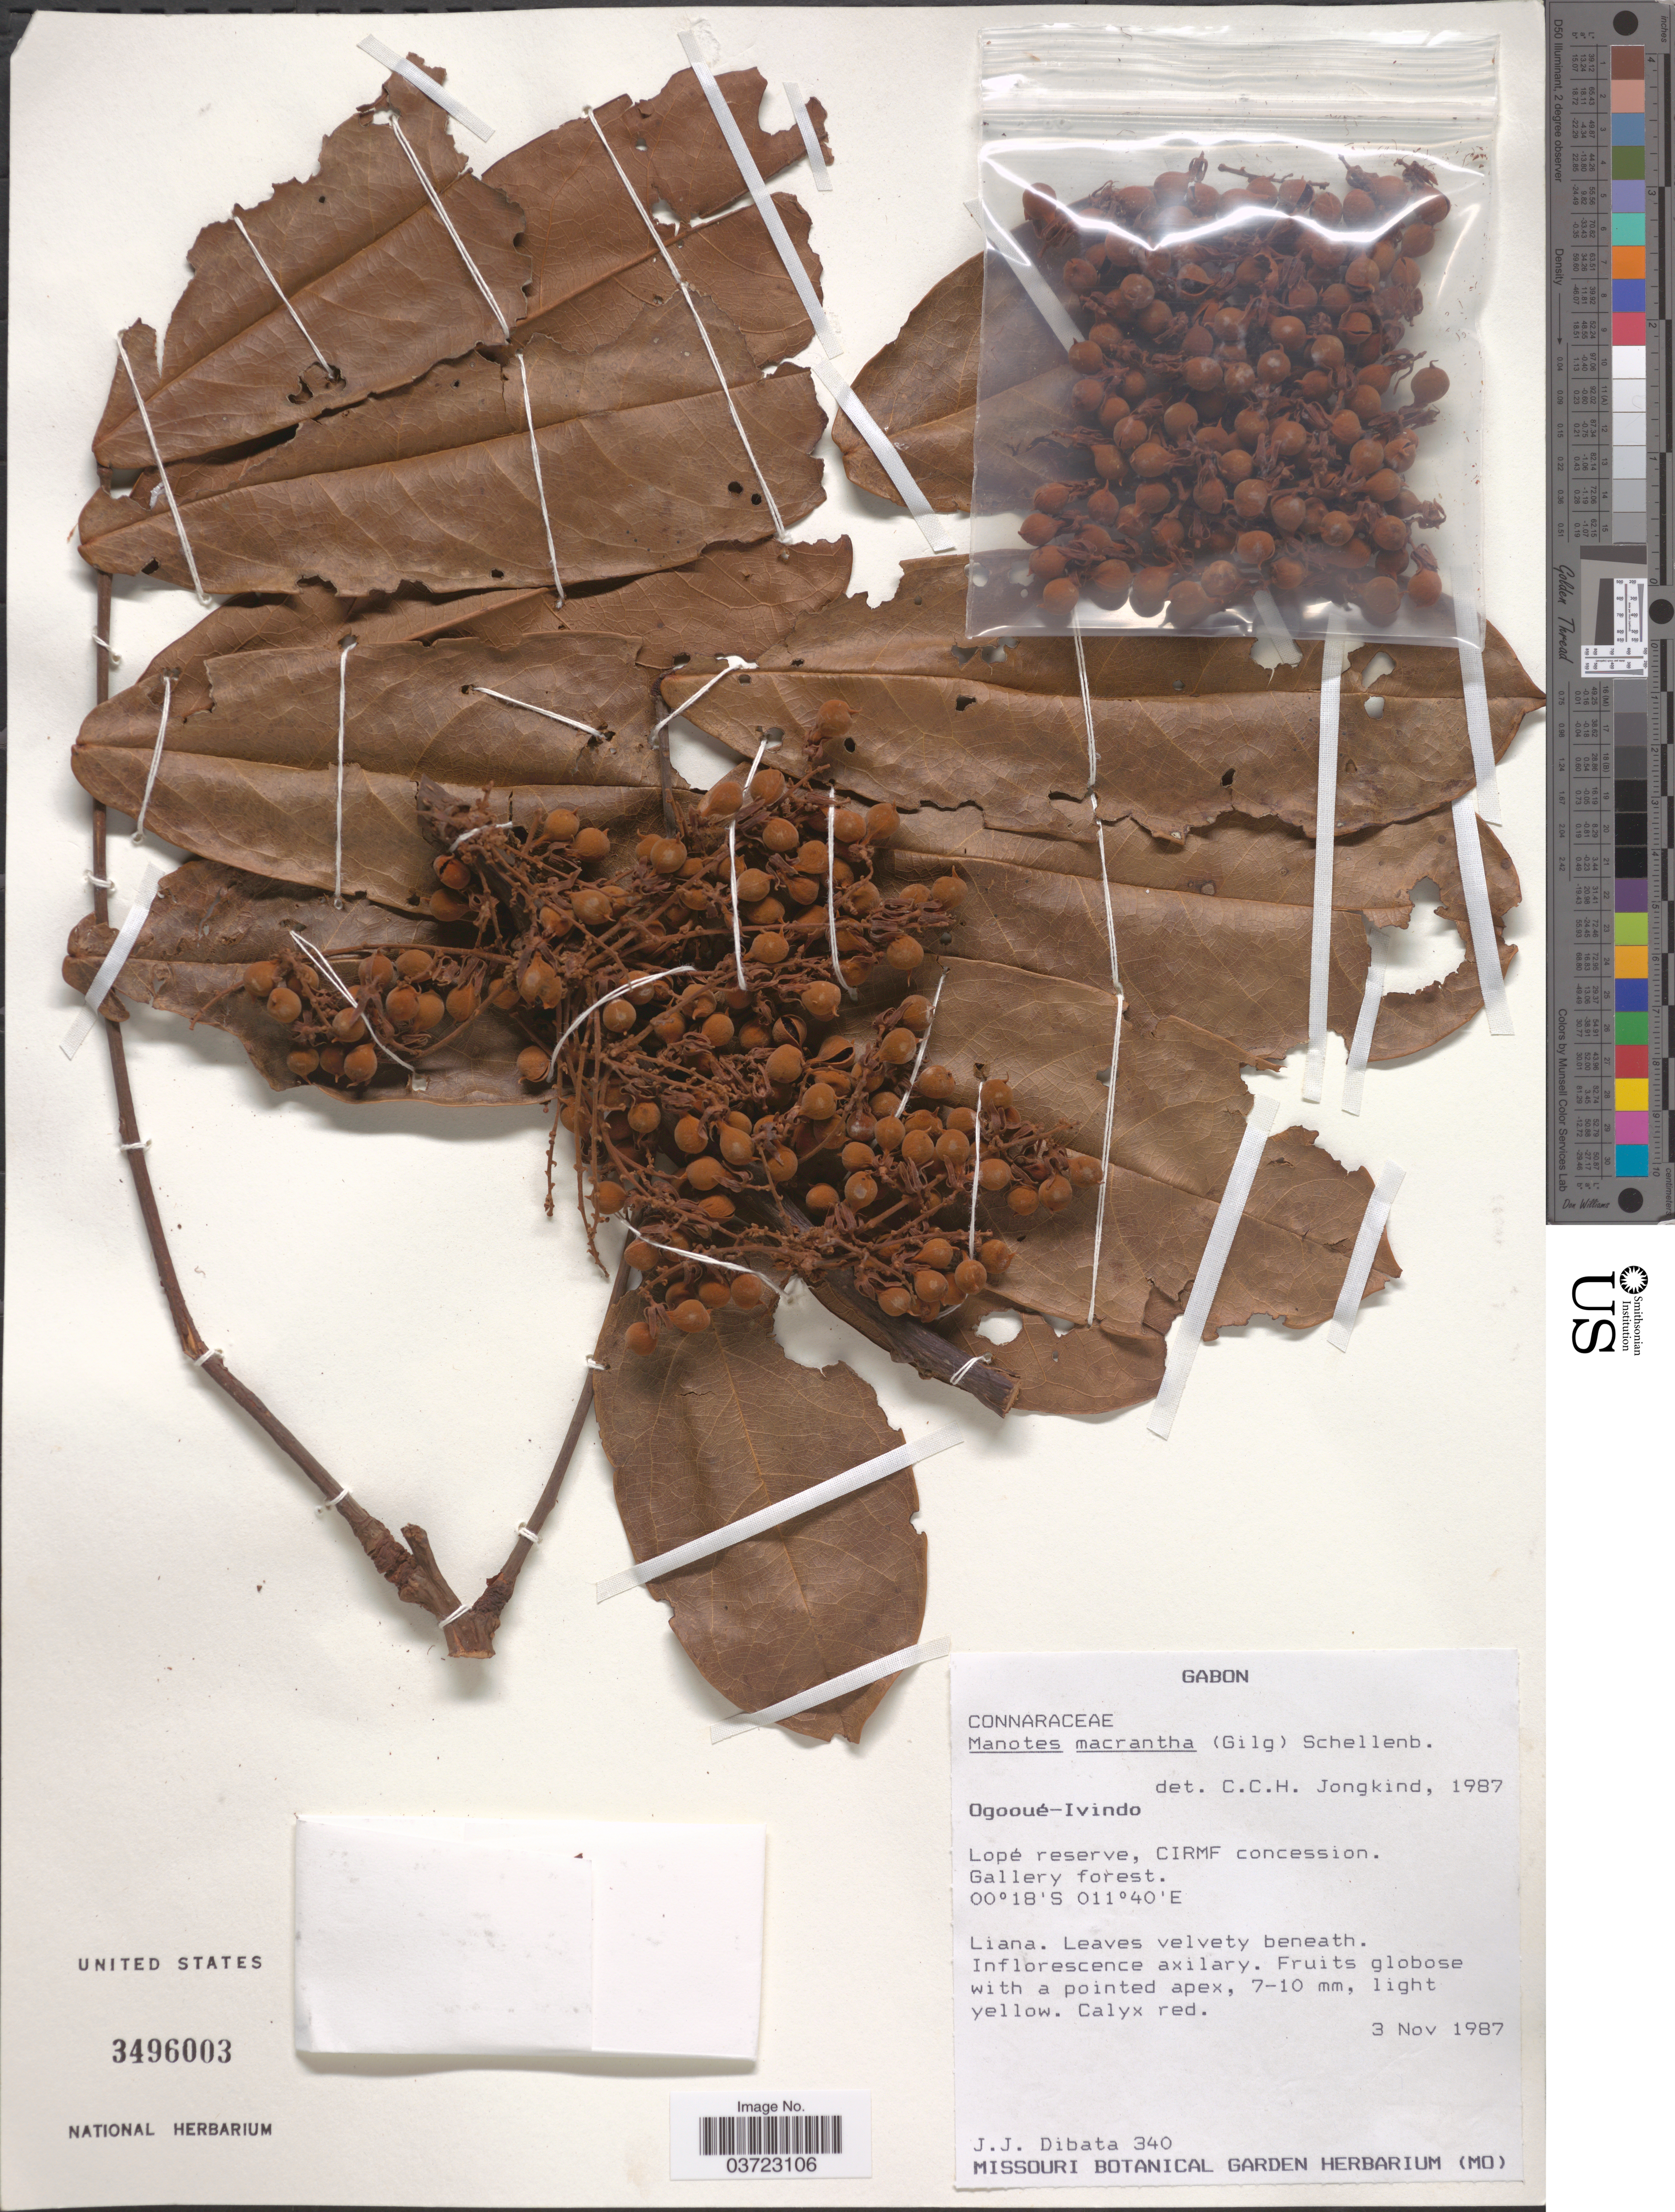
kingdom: Plantae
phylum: Tracheophyta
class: Magnoliopsida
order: Oxalidales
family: Connaraceae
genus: Manotes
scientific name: Manotes macrantha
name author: (Gilg) G. Schellenb.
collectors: J. Dibata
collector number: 340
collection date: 1987-11-03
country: Gabon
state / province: Ogooue-Ivindo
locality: Lopé reserve, CIRMF concession. Gallery forest.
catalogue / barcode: US 3496003